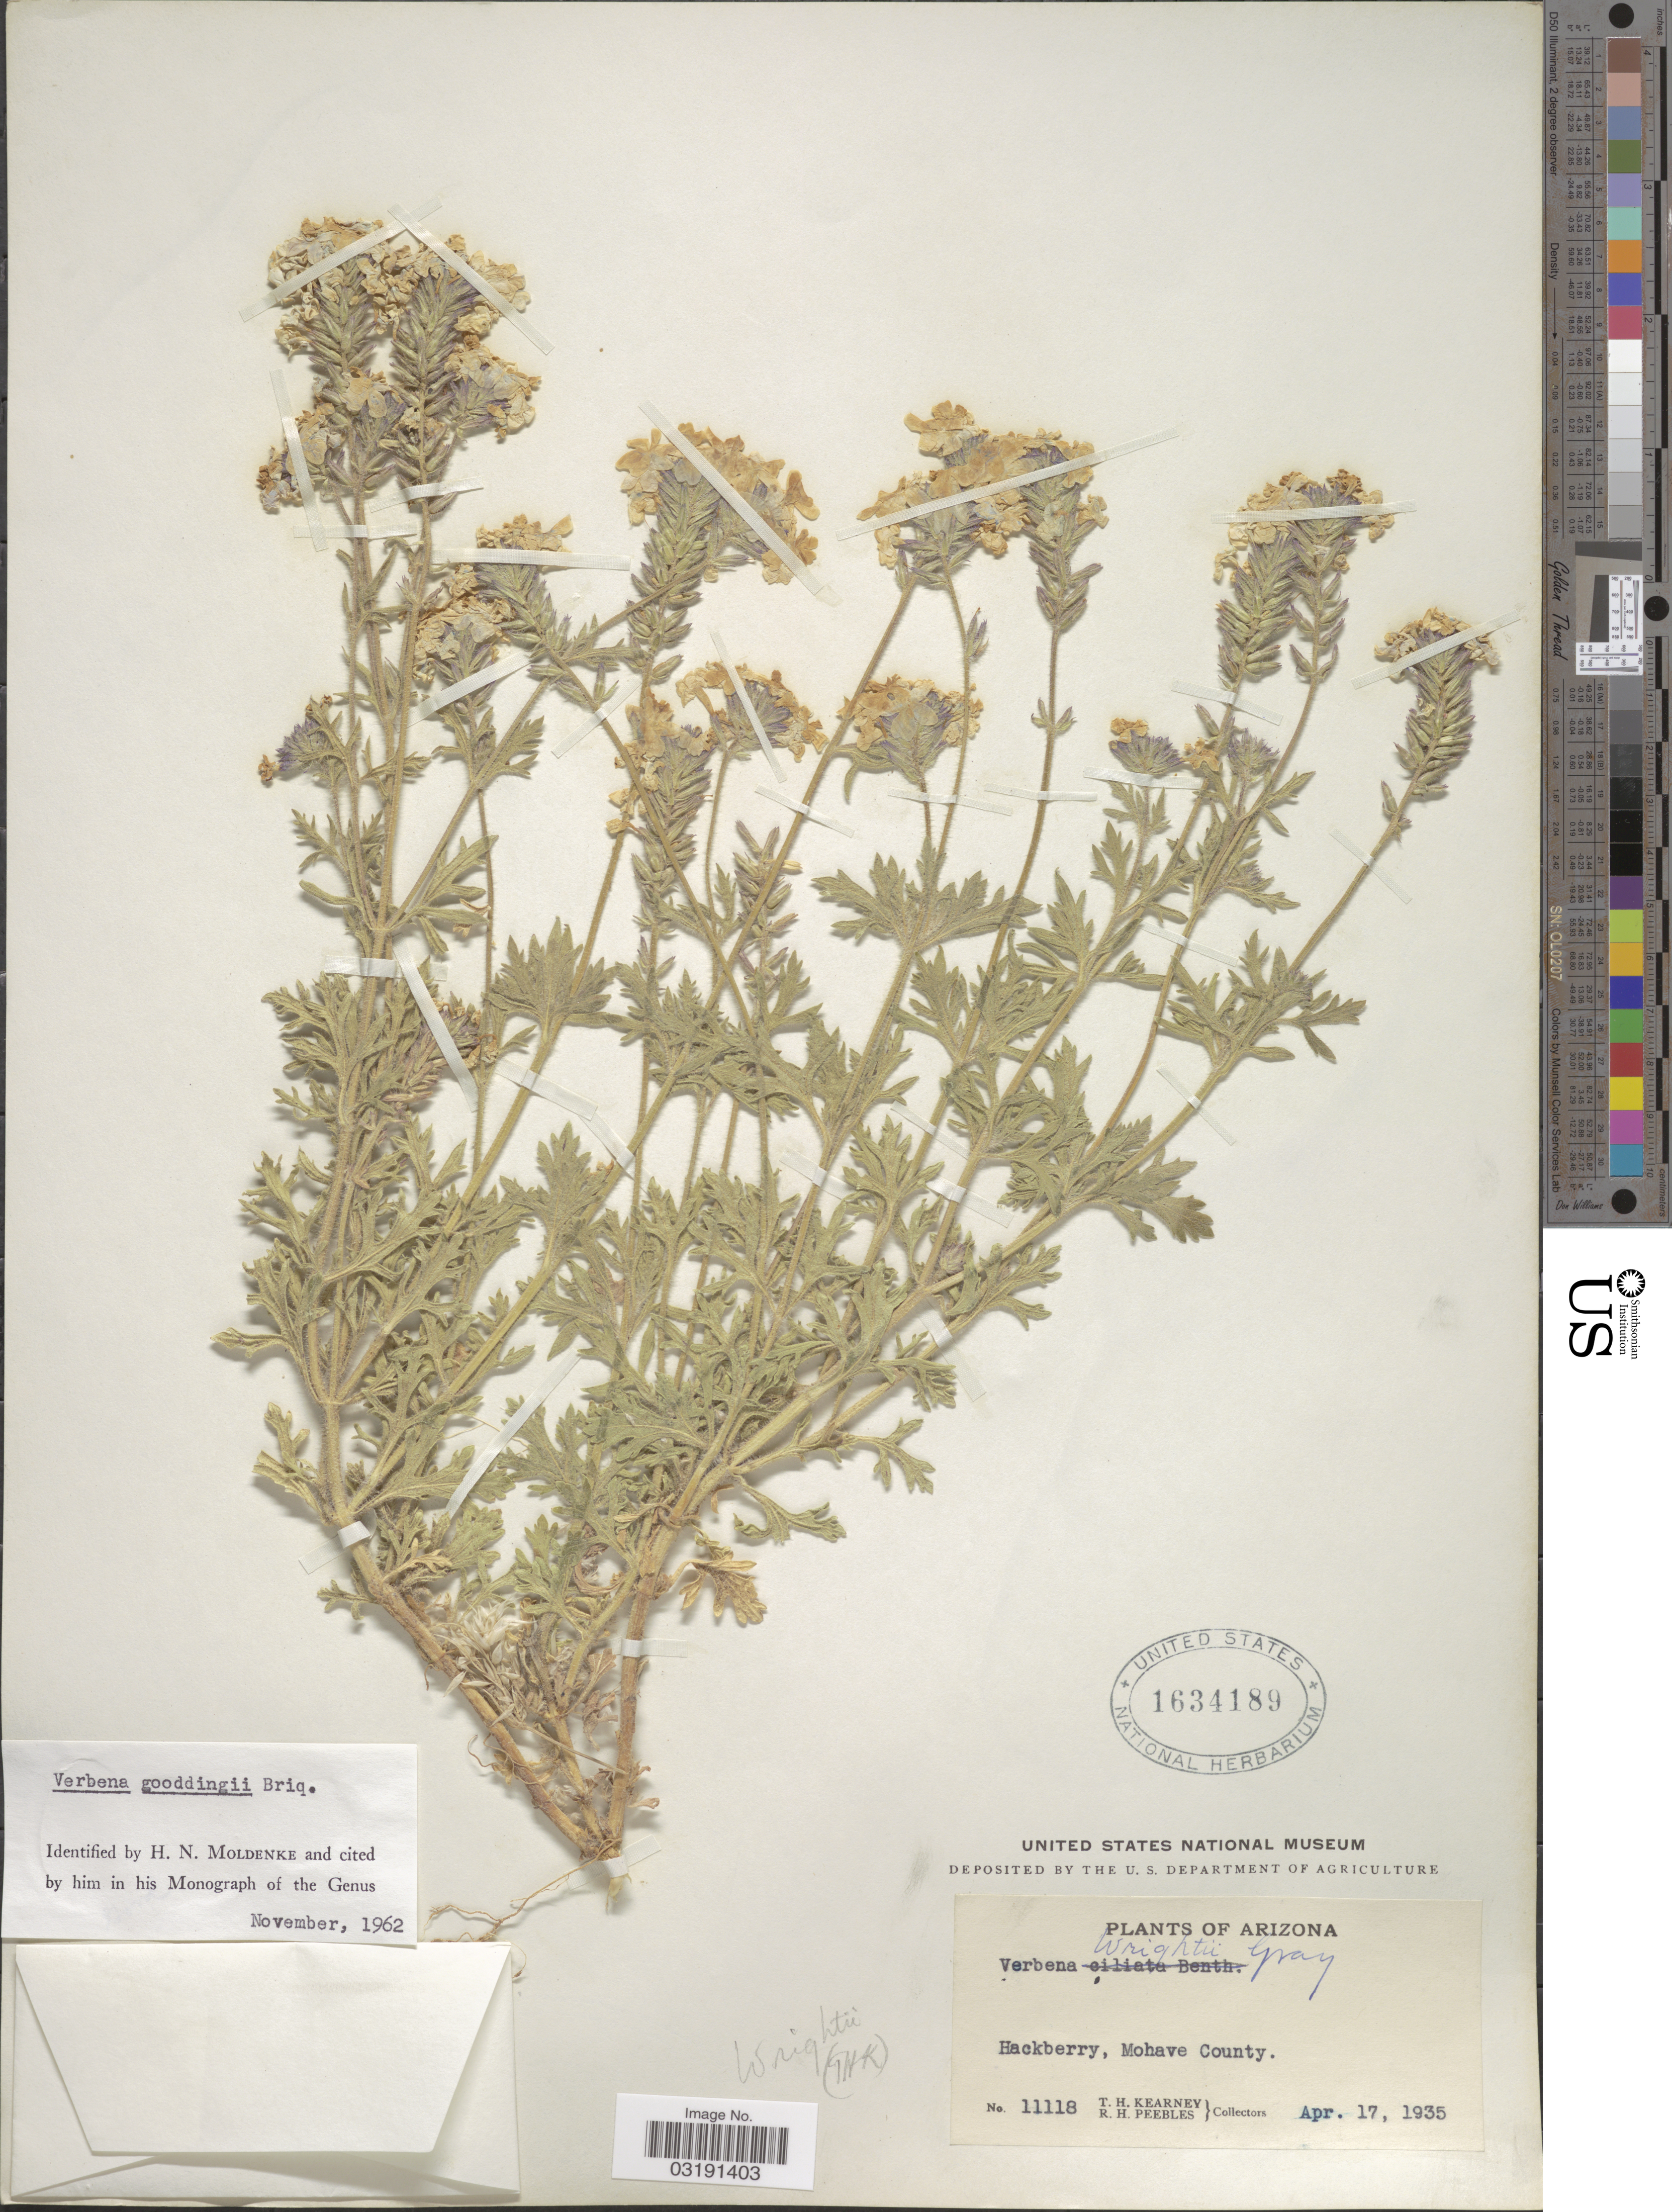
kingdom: Plantae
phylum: Tracheophyta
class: Magnoliopsida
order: Lamiales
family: Verbenaceae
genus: Verbena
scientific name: Verbena gooddingii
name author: Briq.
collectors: T. H. Kearney & R. H. Peebles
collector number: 11118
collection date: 1935-04-17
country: United States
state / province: Arizona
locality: Hackberry, Mohave County.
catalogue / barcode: US 1634189